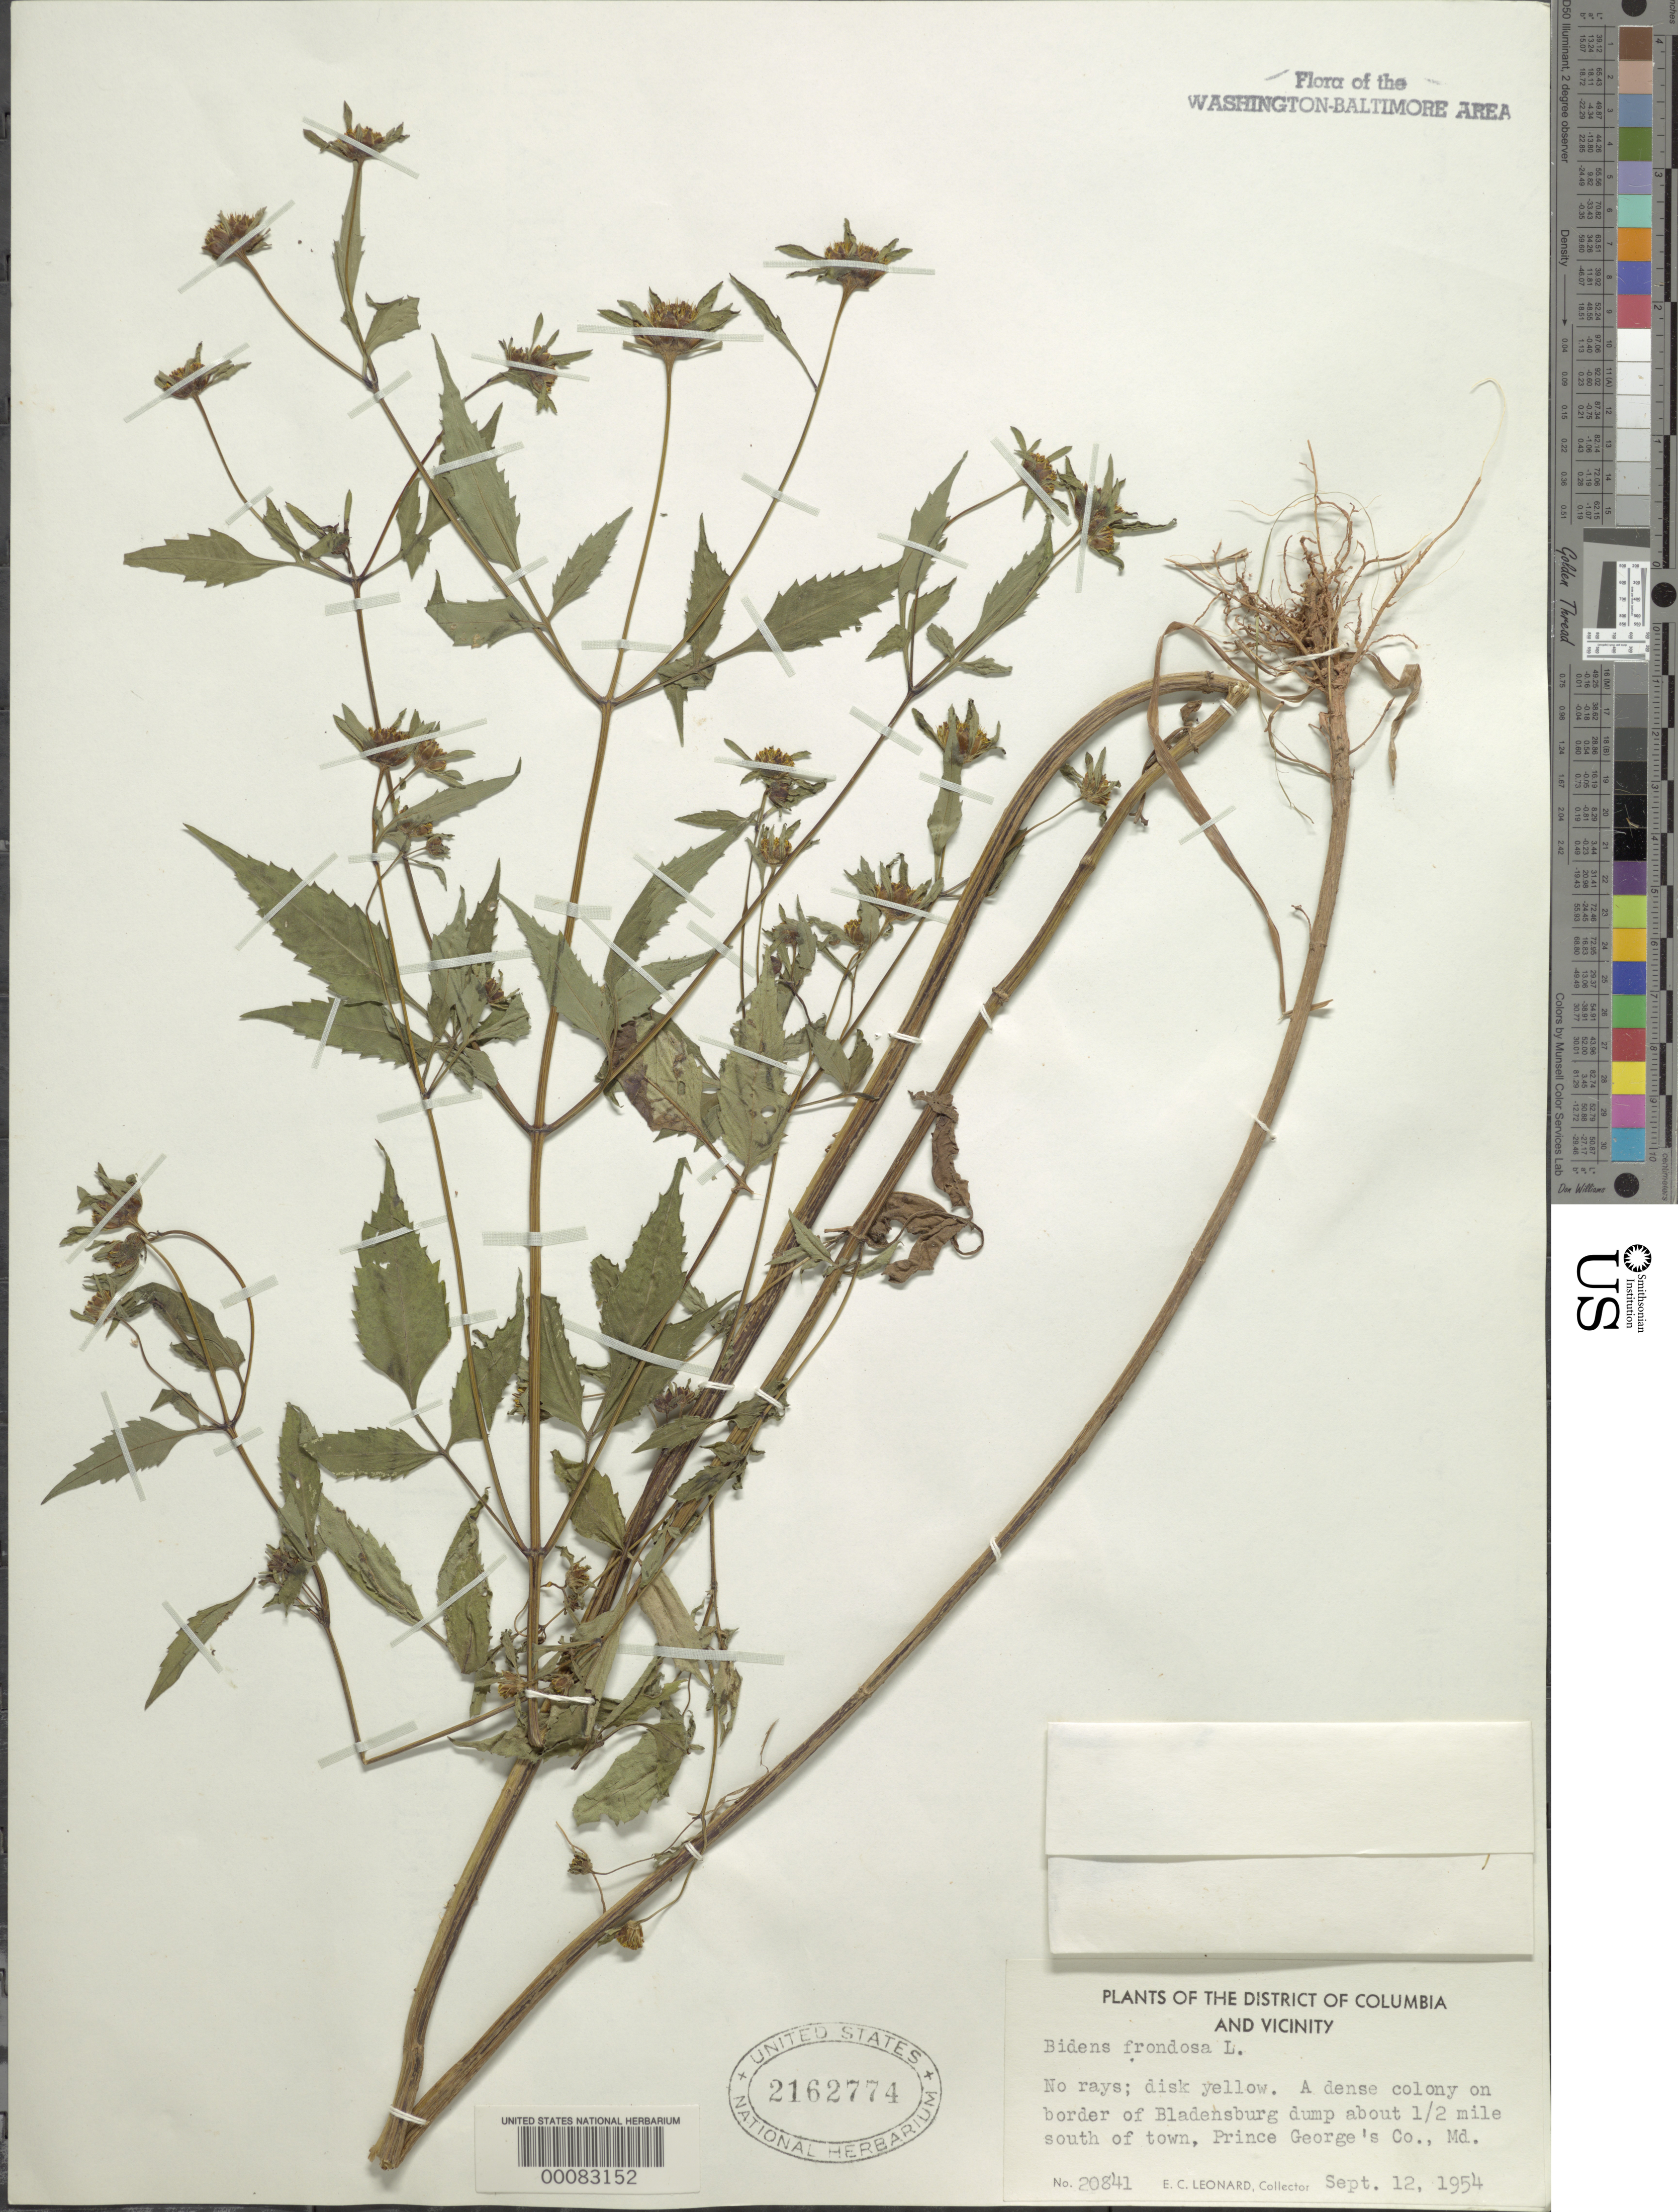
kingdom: Plantae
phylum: Tracheophyta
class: Magnoliopsida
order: Asterales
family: Asteraceae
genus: Bidens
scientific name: Bidens frondosa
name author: L.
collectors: E. C. Leonard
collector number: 20841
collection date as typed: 12 Sep 1954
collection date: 1954-09-12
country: United States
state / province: Maryland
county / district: Prince George's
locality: South of Bladensburg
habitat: Dump border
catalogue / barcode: US 2162774